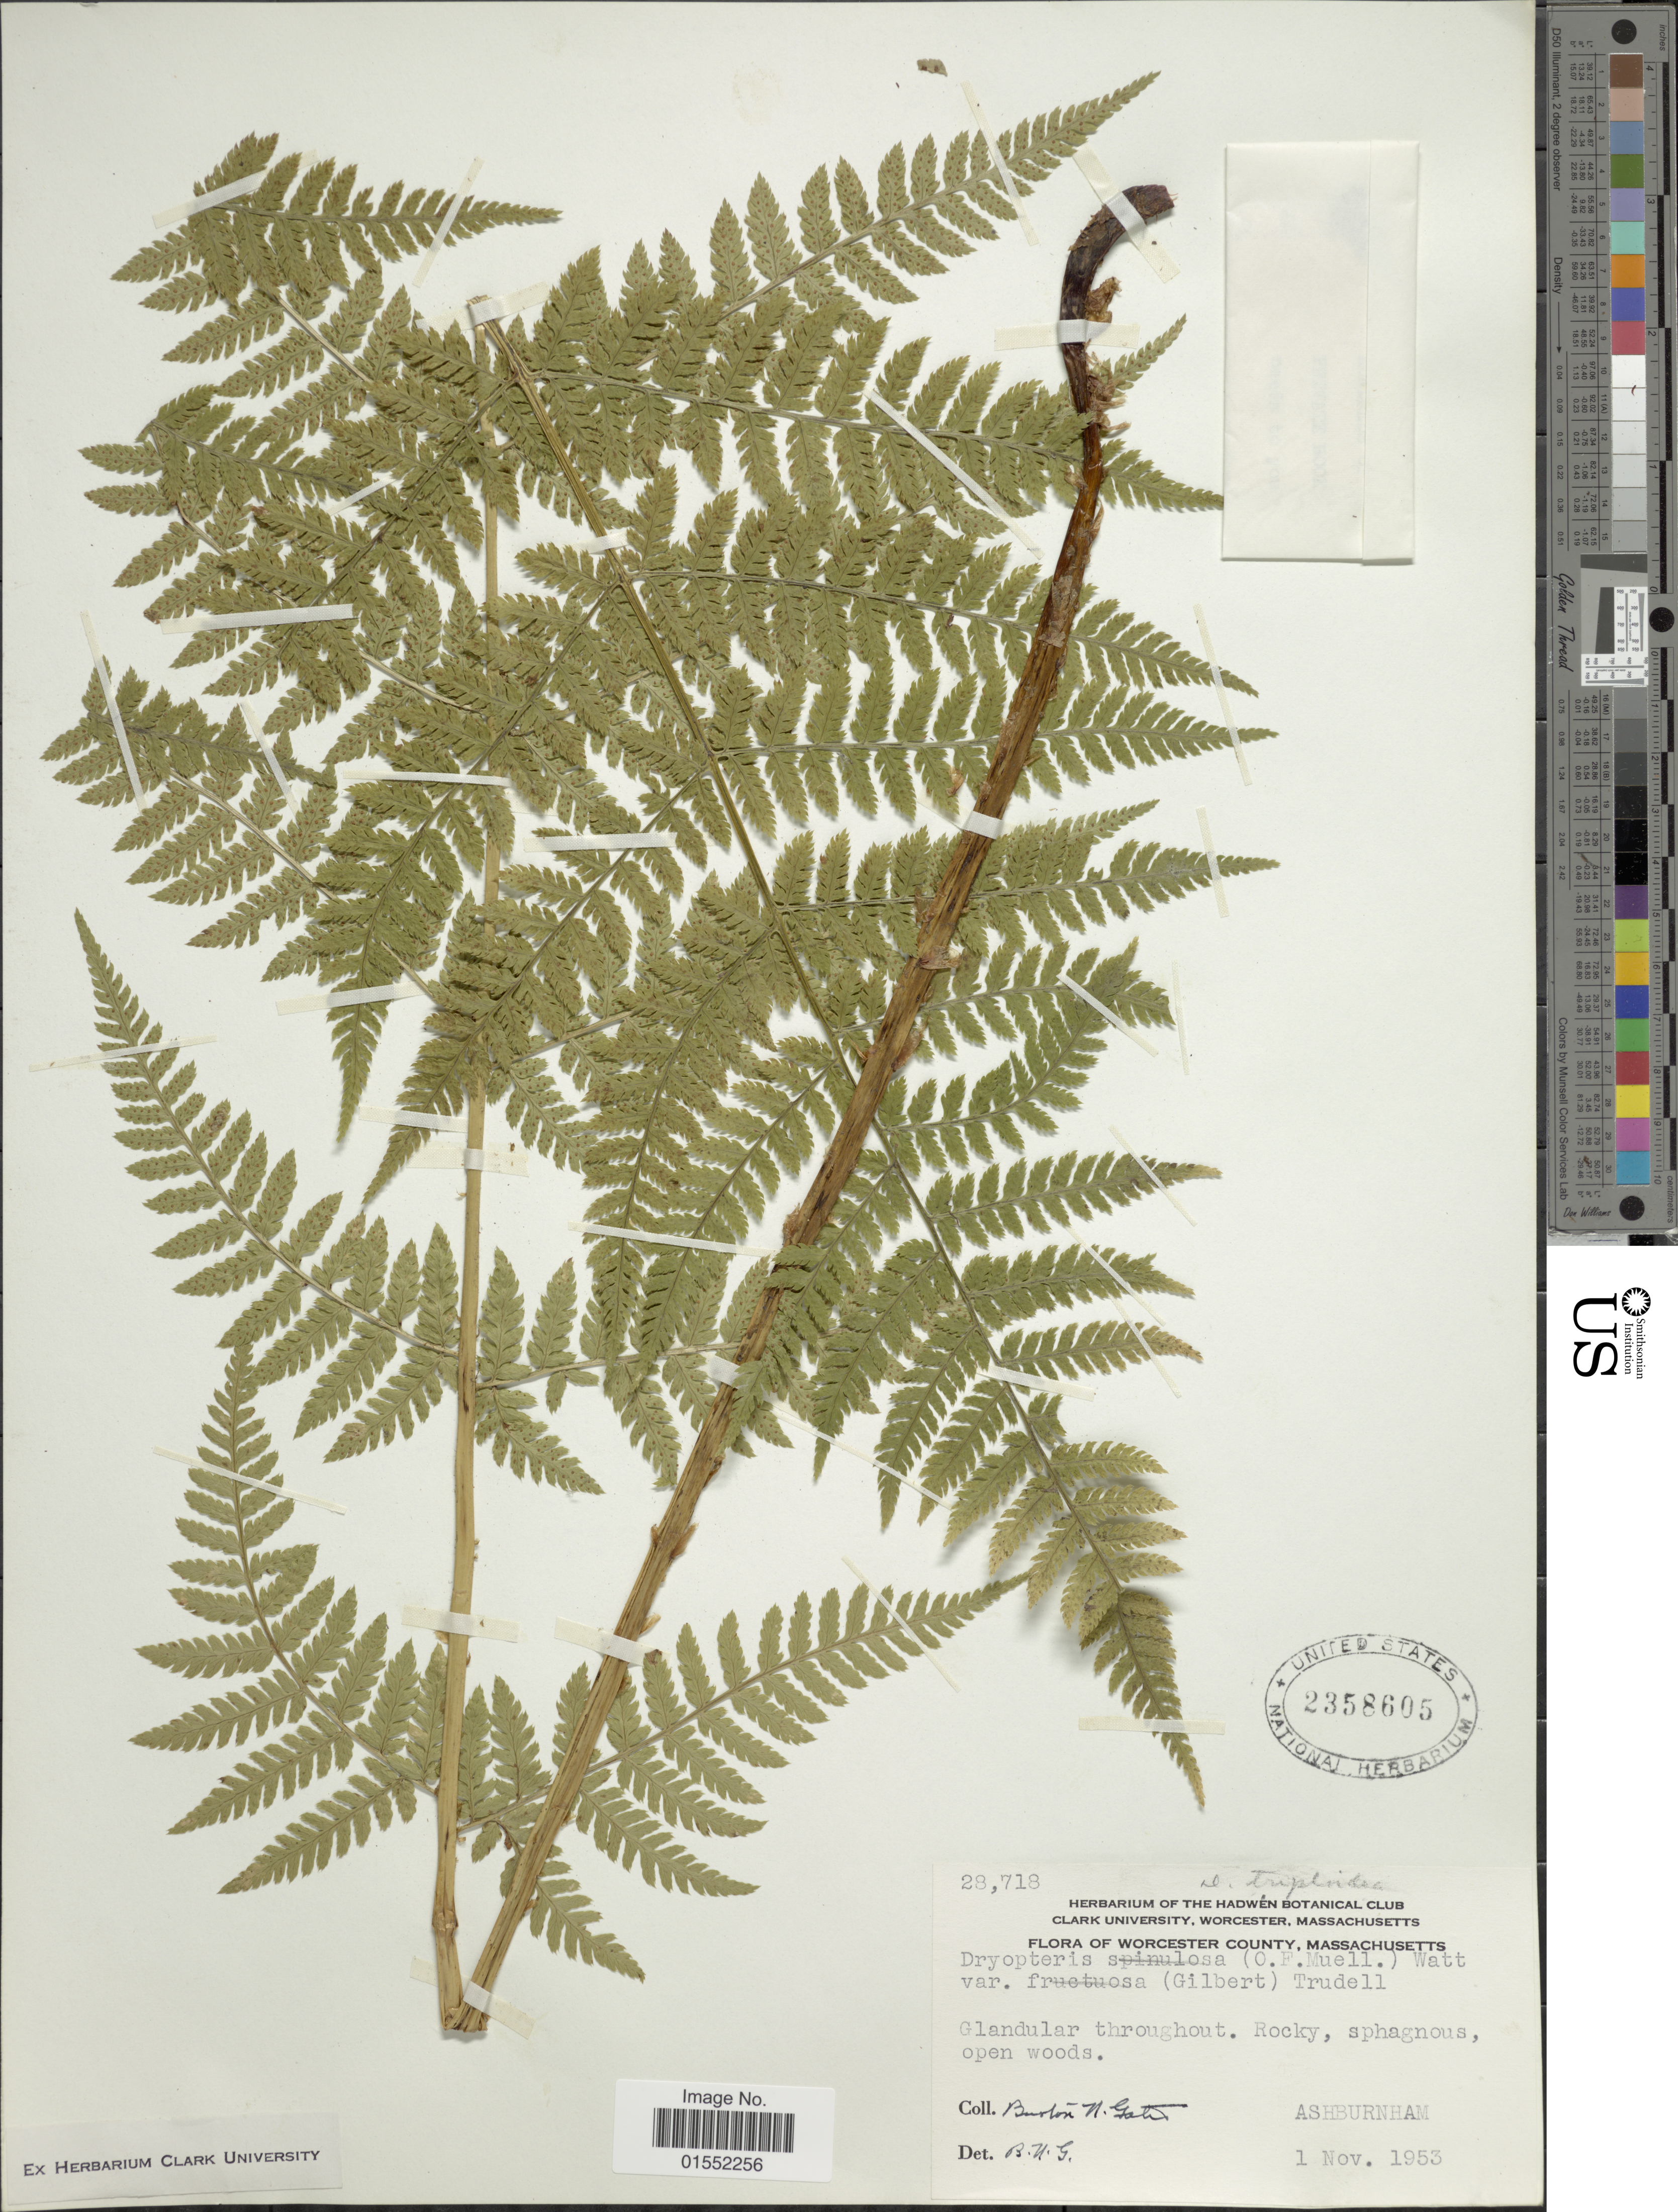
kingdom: Plantae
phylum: Tracheophyta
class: Polypodiopsida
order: Polypodiales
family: Dryopteridaceae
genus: Dryopteris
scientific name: Dryopteris x triploidea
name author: Wherry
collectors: B. N. Gates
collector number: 28718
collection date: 1953-11-01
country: United States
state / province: Massachusetts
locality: Worcester County, Glandular throughout. Ashburnham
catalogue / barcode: US 2358605